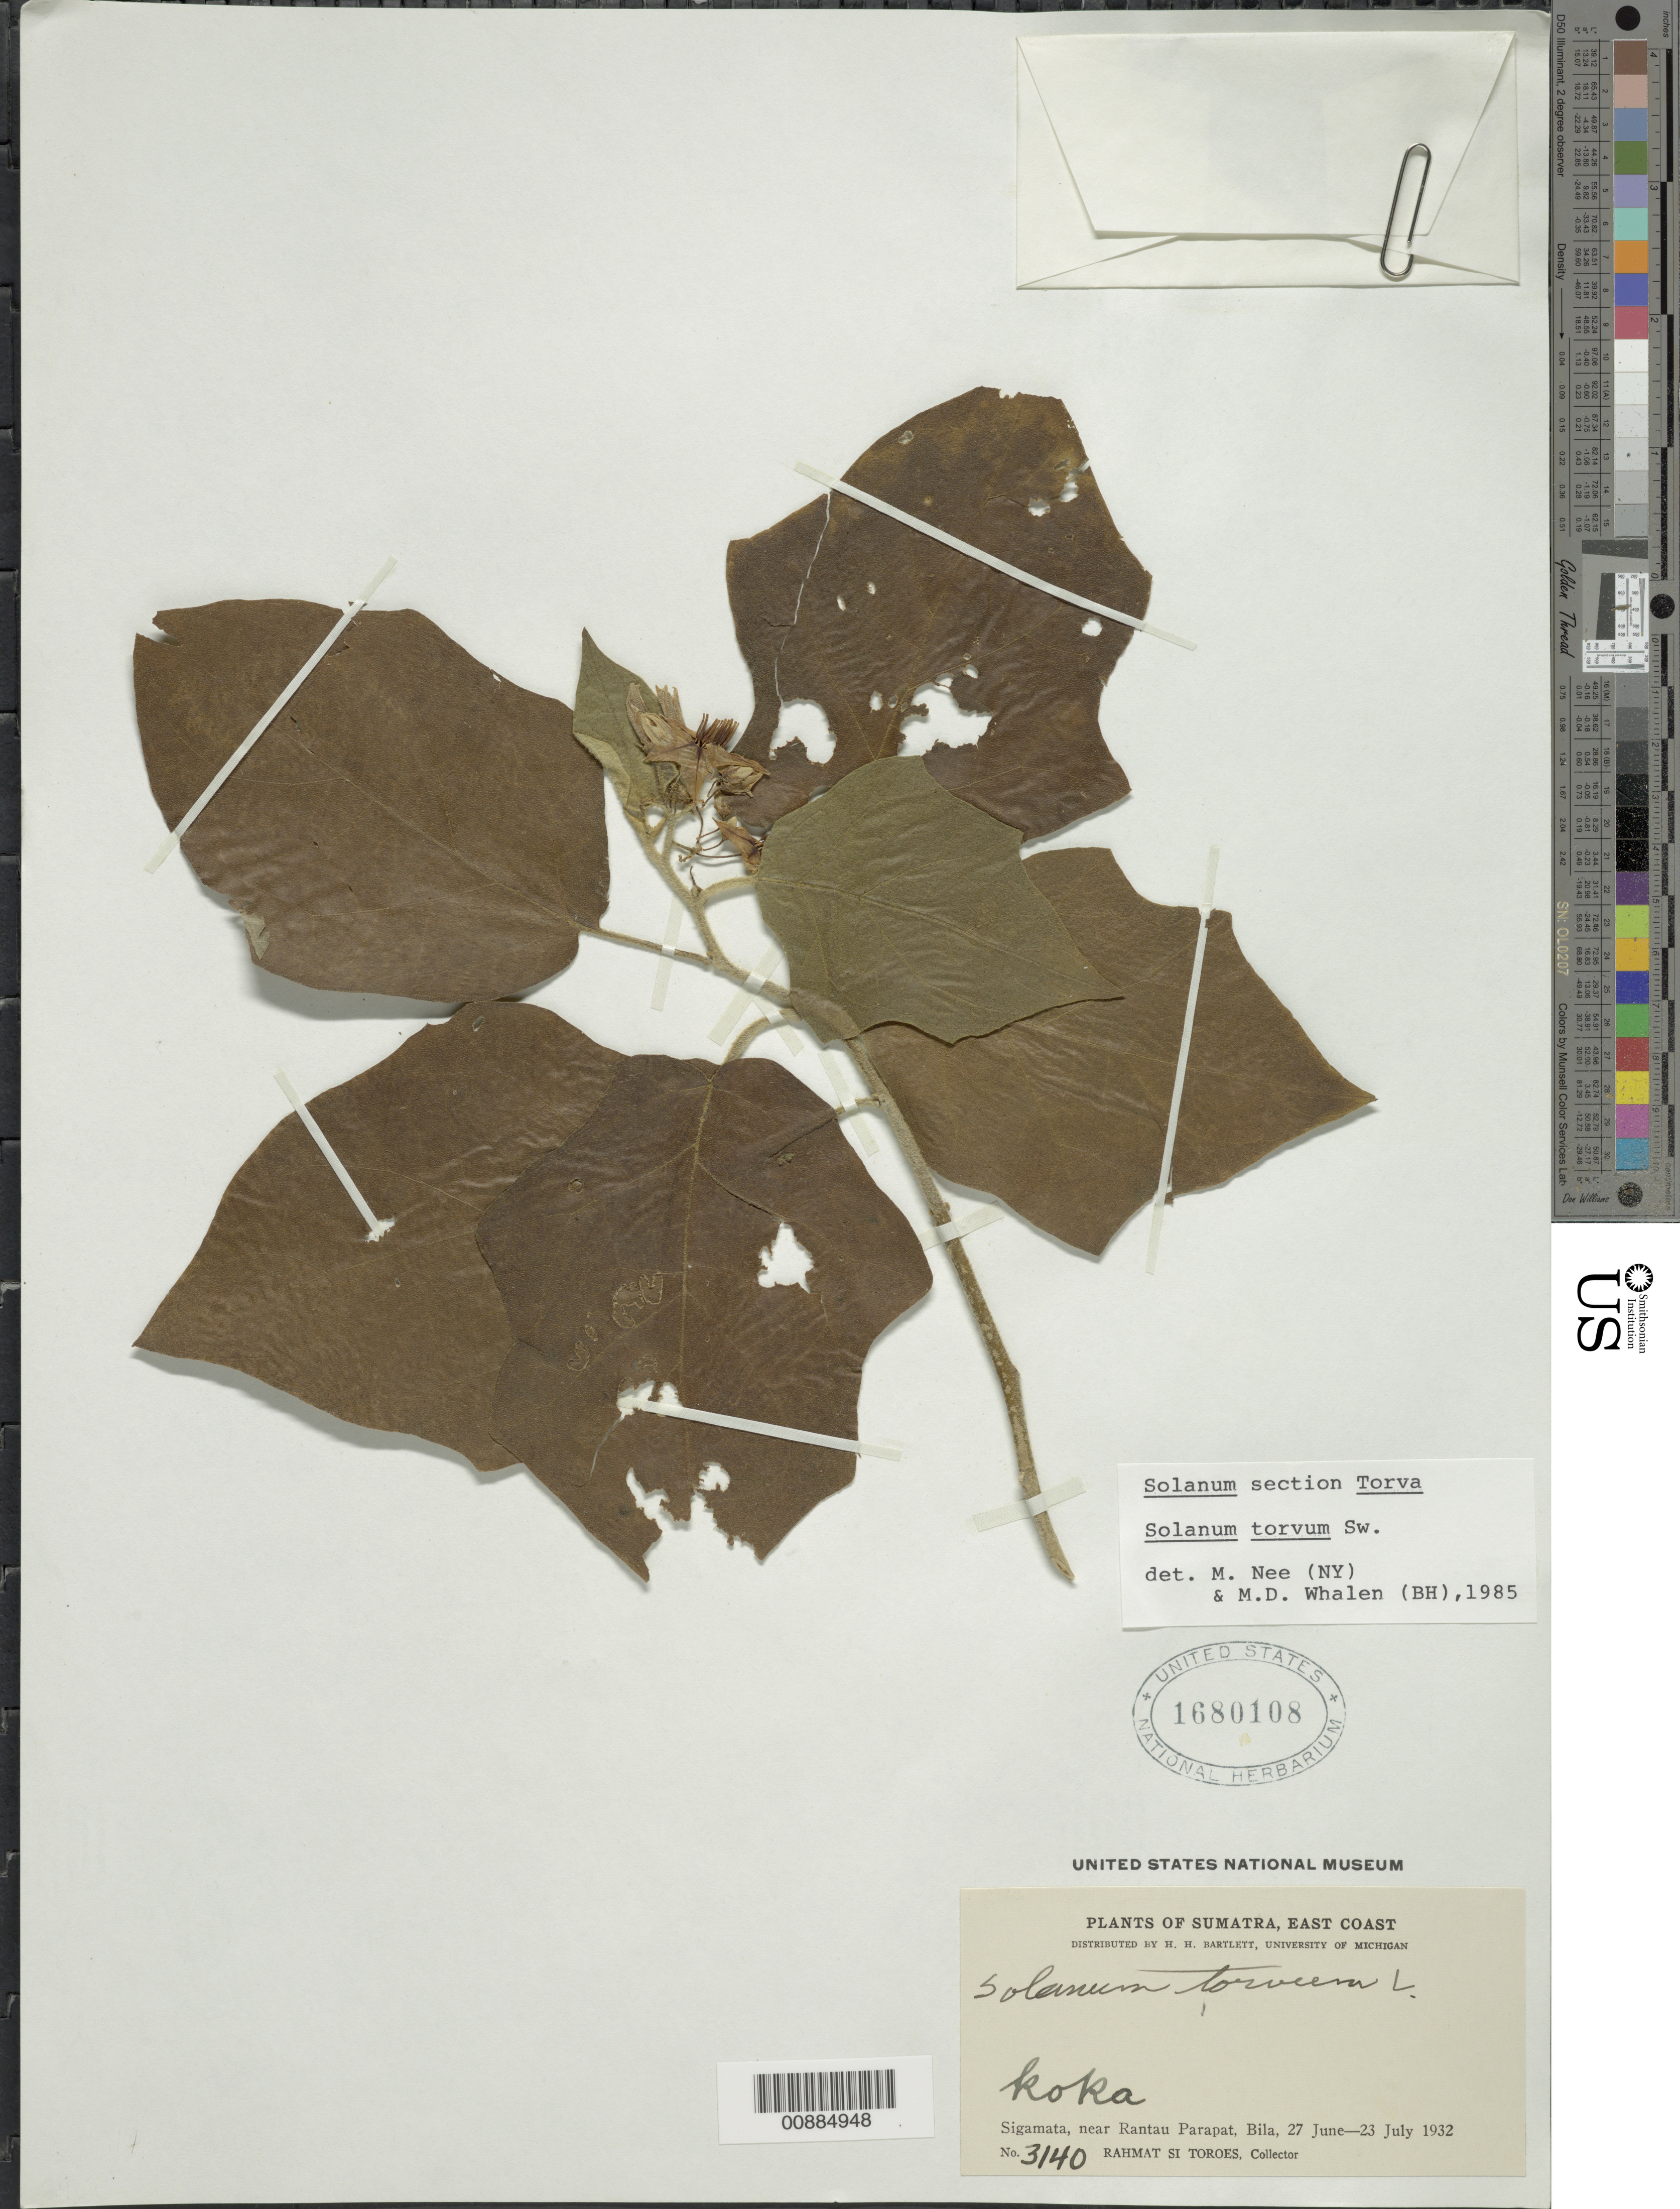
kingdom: Plantae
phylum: Tracheophyta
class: Magnoliopsida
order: Solanales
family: Solanaceae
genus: Solanum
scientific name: Solanum torvum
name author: Sw.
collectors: Rahmat Si Boeea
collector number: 3140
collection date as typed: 27 Jun 1932 to 23 Jul 1932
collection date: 1932-06-27/1932-07-23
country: Indonesia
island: Sumatra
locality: Near Rantau Parapat. Sigamata, Bila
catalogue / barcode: US 1680108